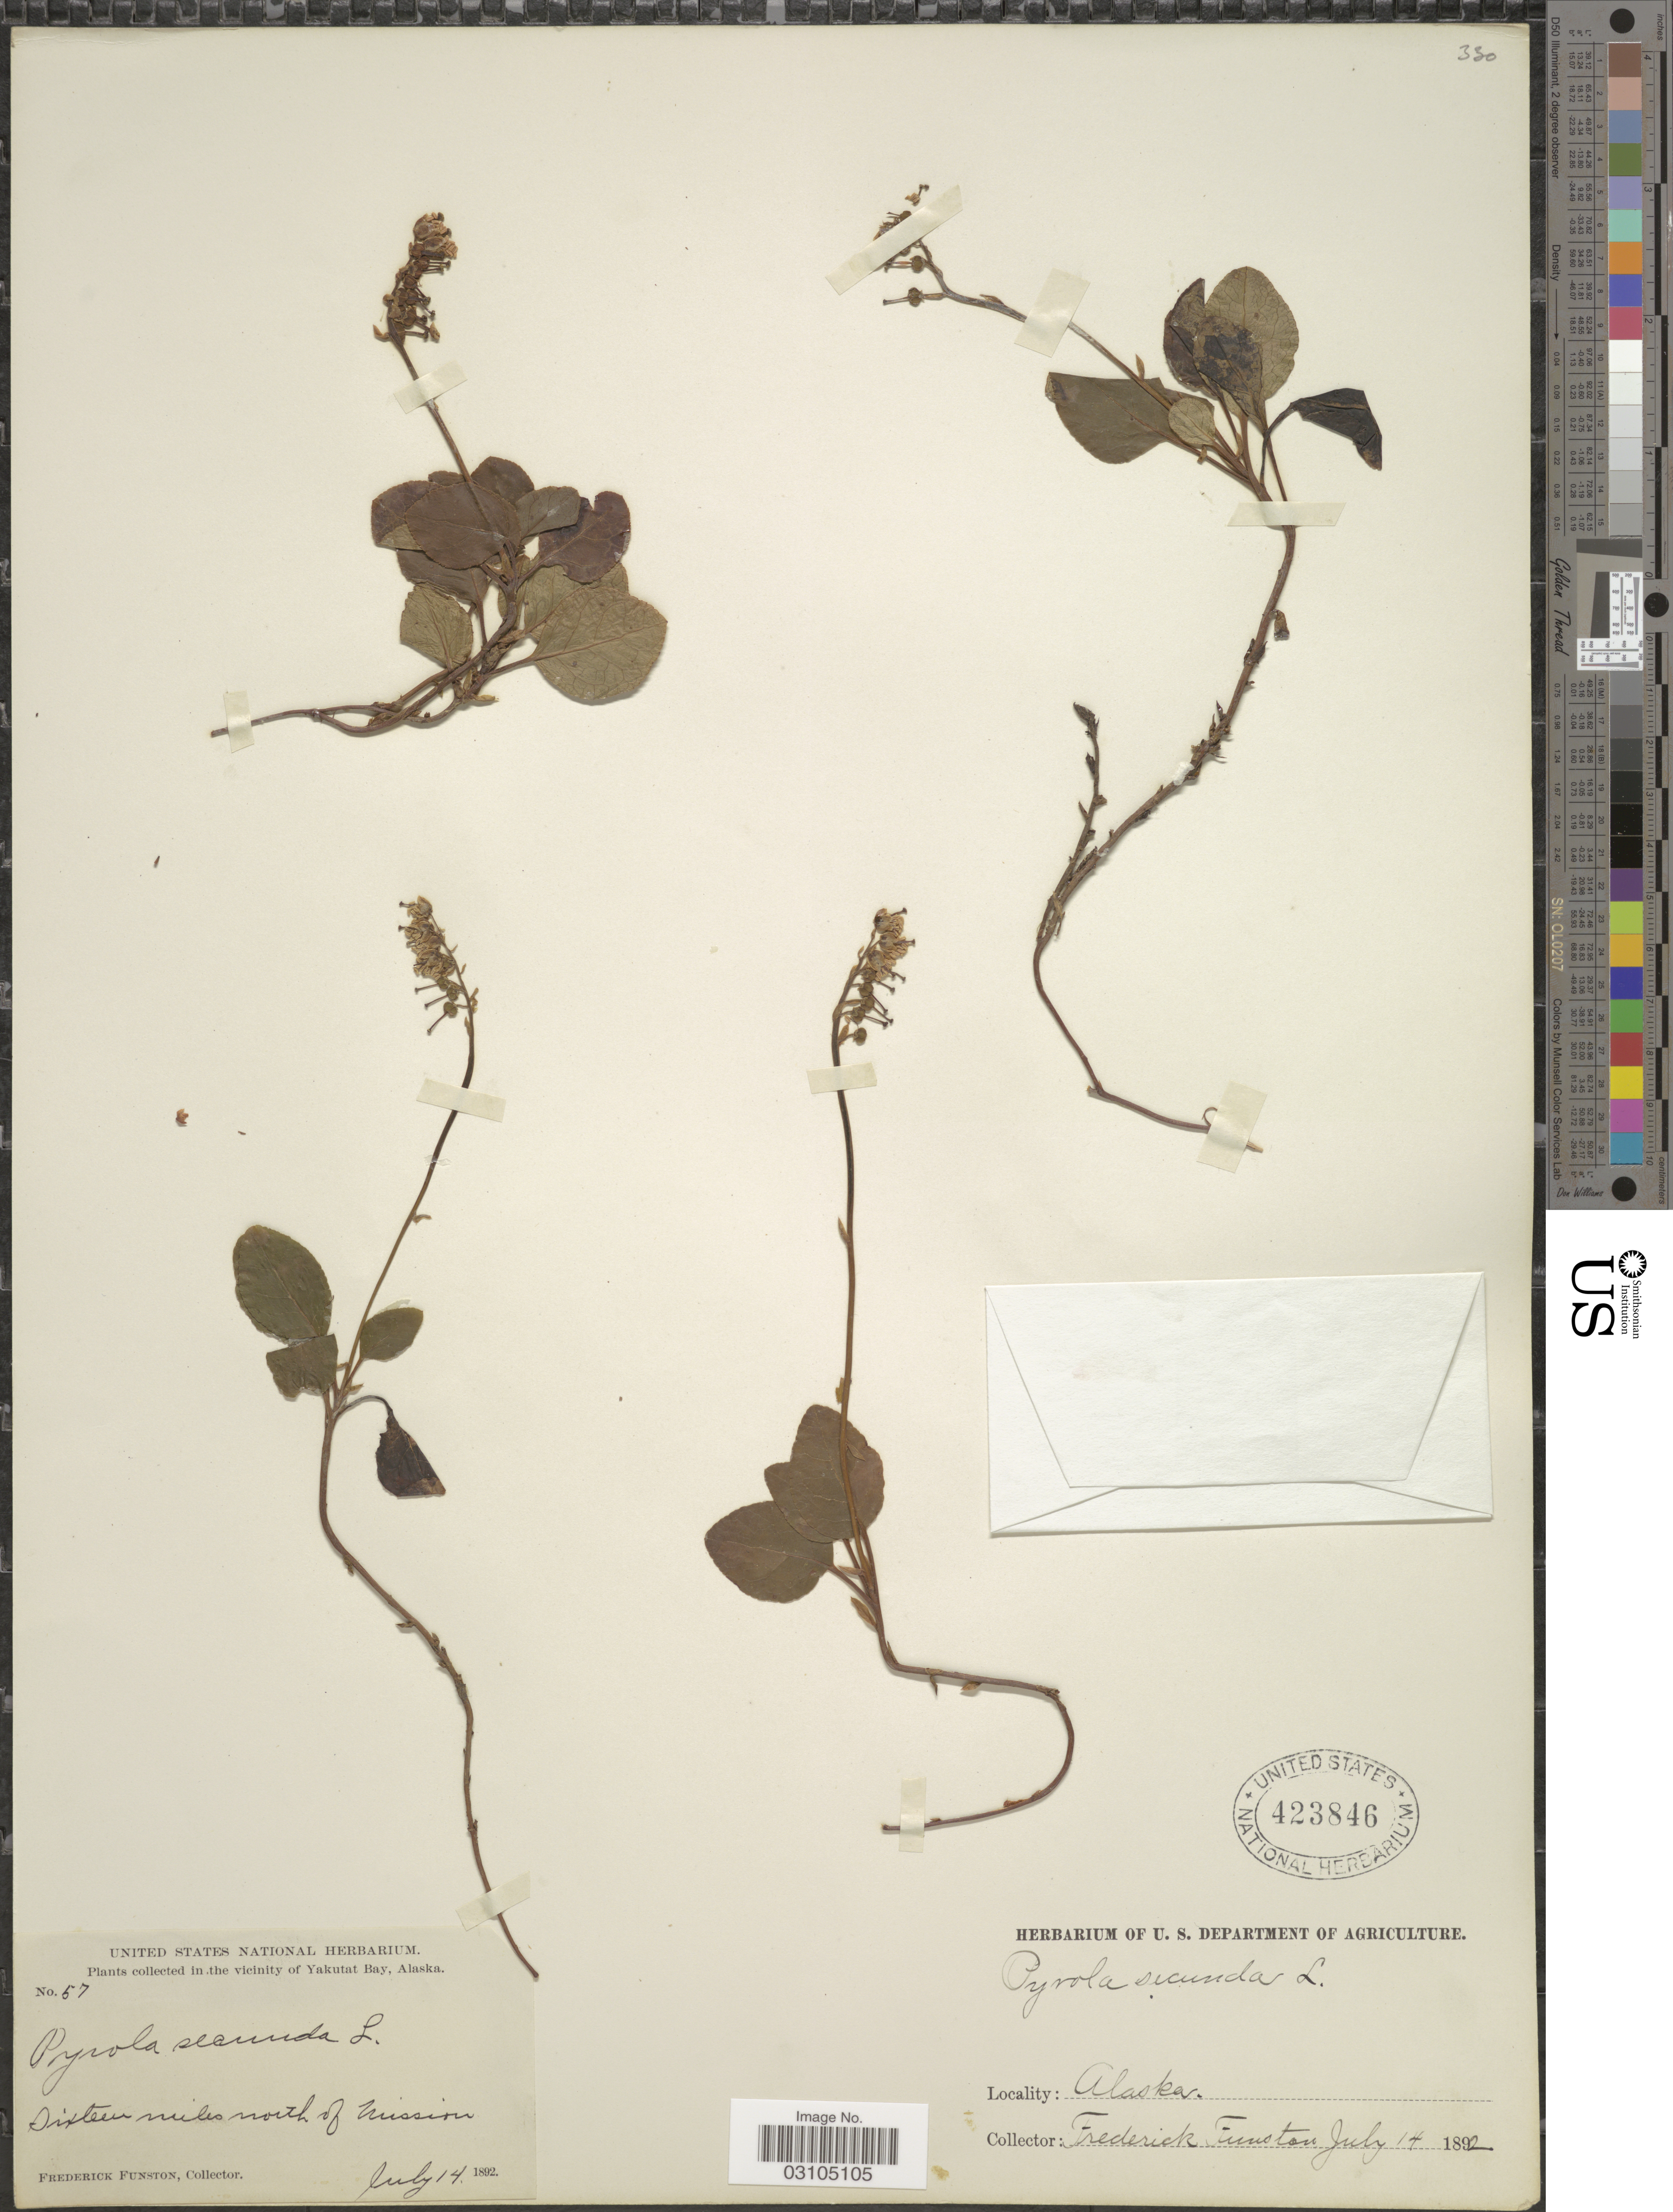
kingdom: Plantae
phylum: Tracheophyta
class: Magnoliopsida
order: Ericales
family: Ericaceae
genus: Orthilia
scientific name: Orthilia secunda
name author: (L.) House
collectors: F. Funston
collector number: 57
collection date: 1892-07-14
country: United States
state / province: Alaska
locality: In the vicinity of Yakutat Bay. Sixteen miles north of Mission.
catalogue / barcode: US 423846